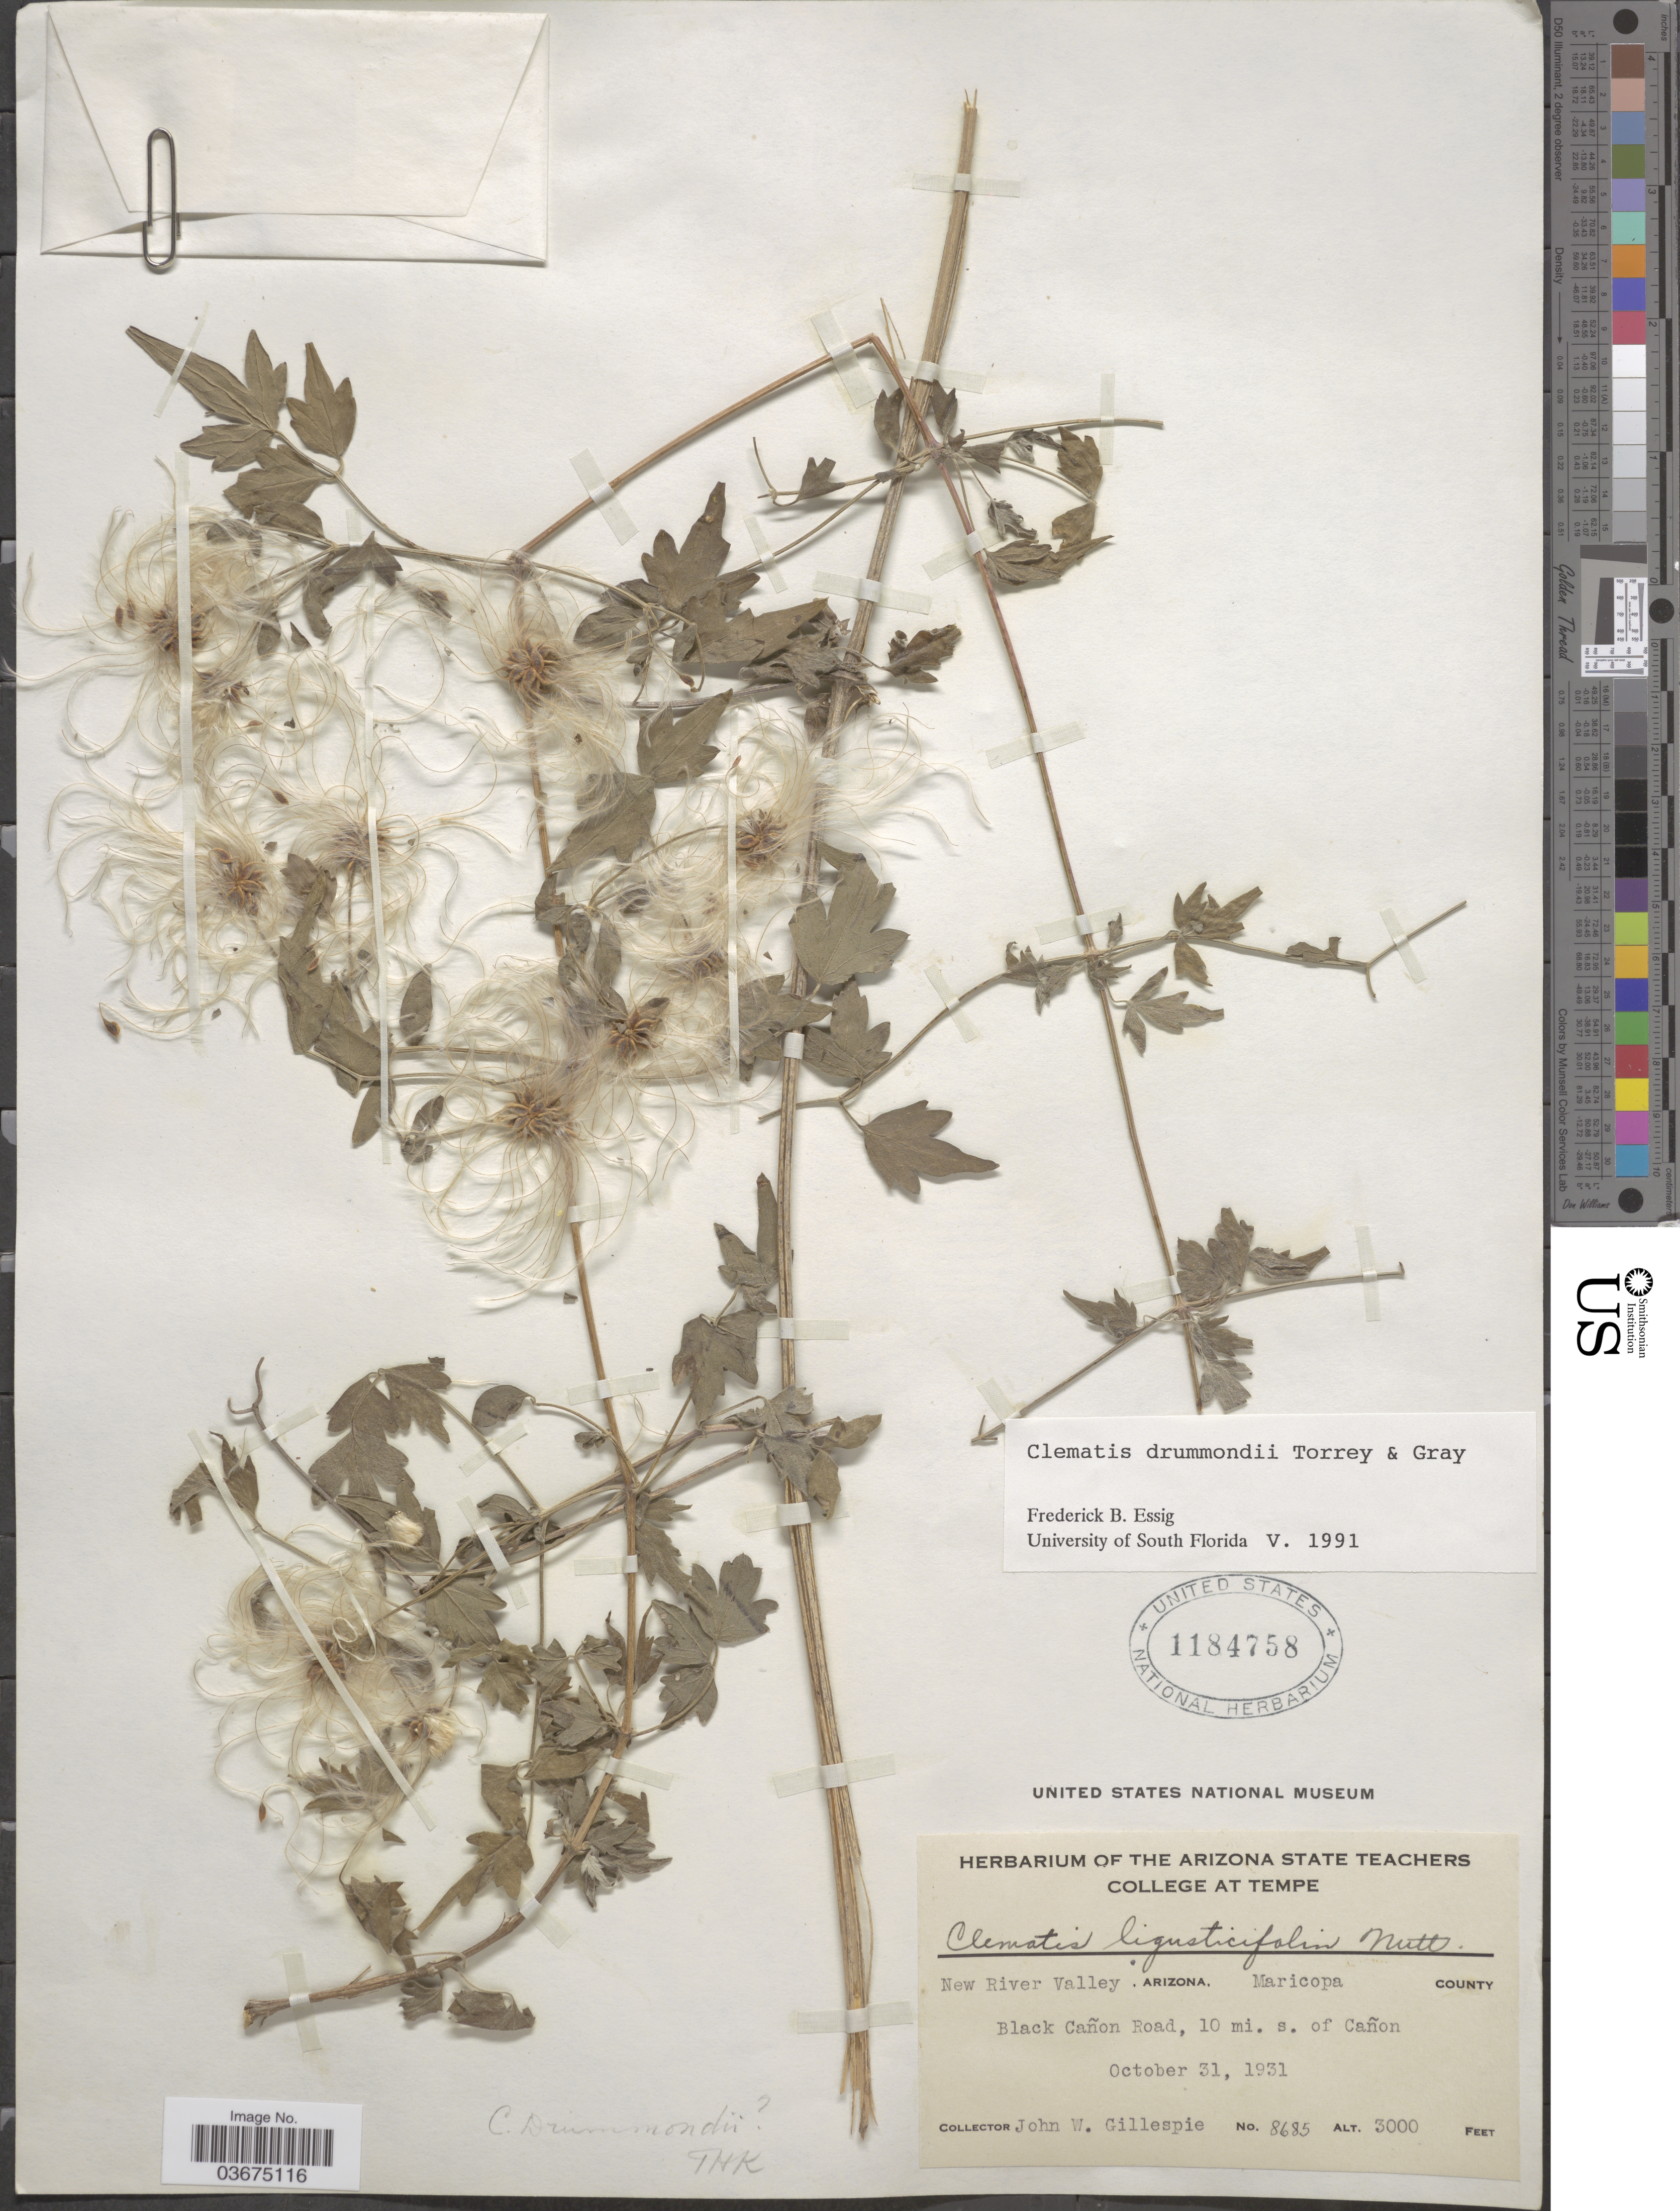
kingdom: Plantae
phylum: Tracheophyta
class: Magnoliopsida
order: Ranunculales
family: Ranunculaceae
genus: Clematis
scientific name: Clematis drummondii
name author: Torr. & A. Gray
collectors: J. W. Gillespie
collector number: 8685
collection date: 1931-10-31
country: United States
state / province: Arizona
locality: New River Valley. Maricopa County. Black Cañon Road, 10 mi. s. of Cañon.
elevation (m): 914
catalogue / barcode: US 1184758